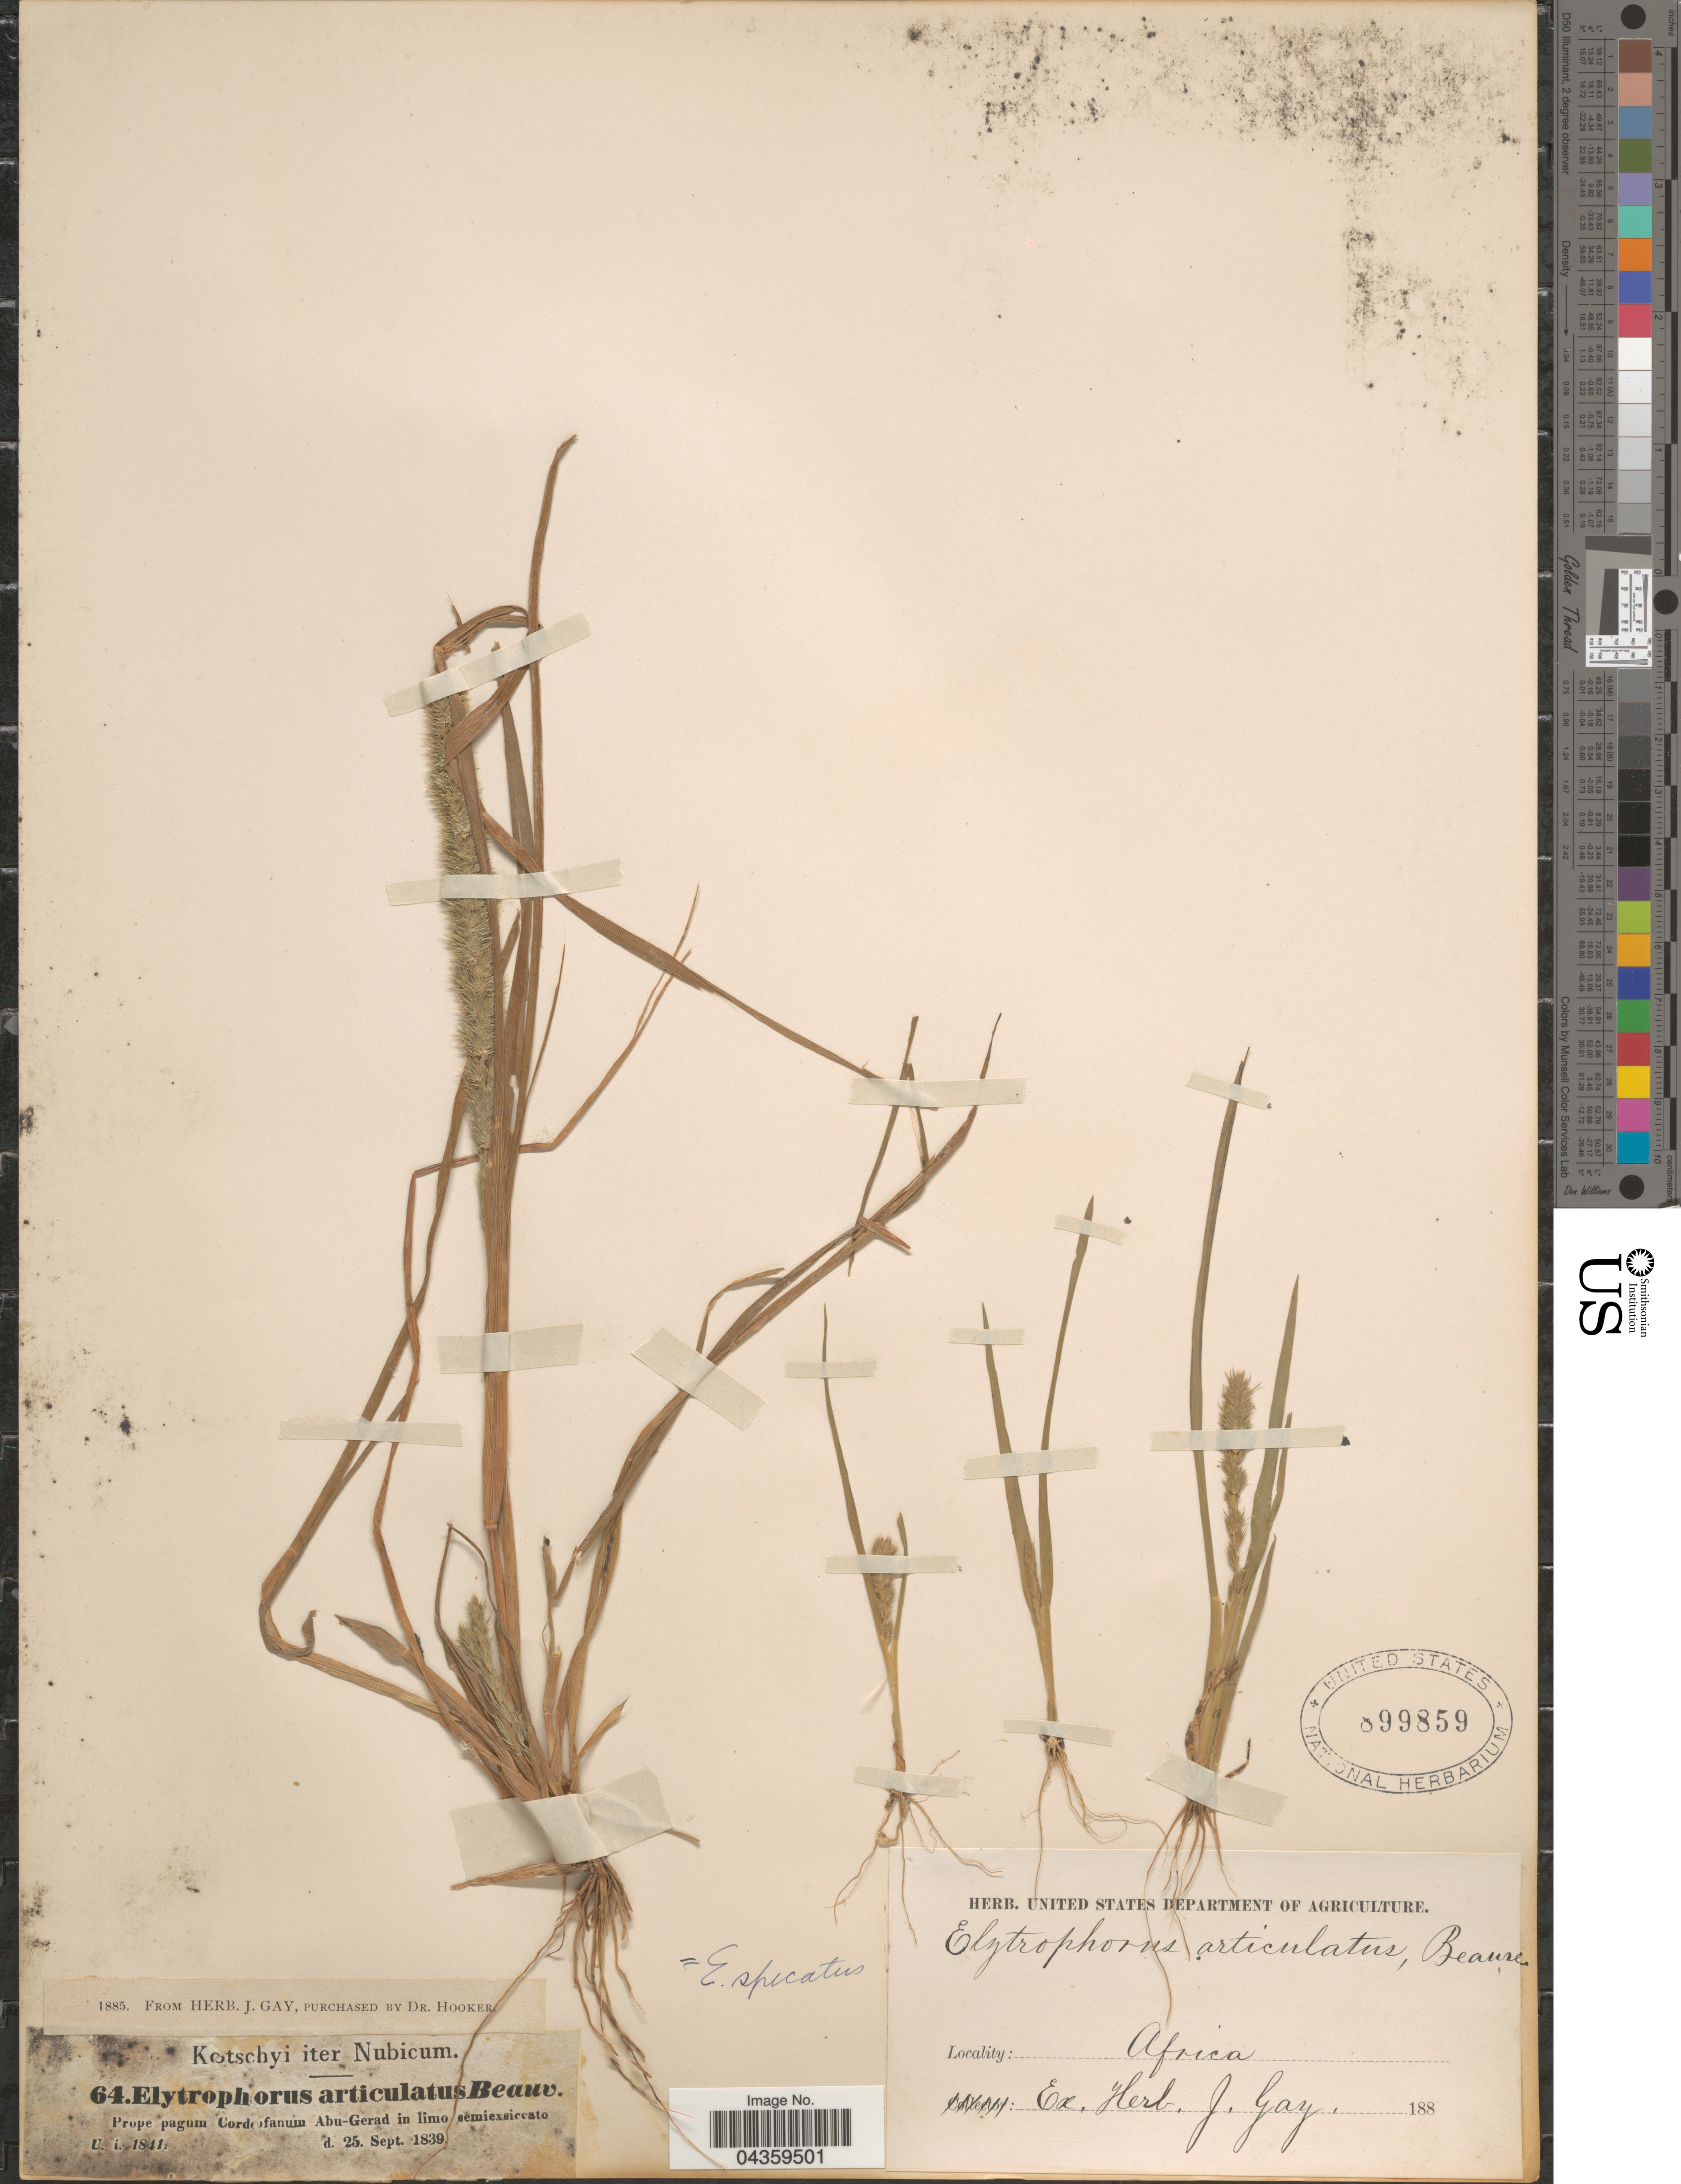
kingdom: Plantae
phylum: Tracheophyta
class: Liliopsida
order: Poales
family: Poaceae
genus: Elytrophorus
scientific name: Elytrophorus spicatus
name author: (Willd.) A. Camus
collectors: -. Kotschyi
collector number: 64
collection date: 1839-09-25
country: Sudan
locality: Iter Nubicum. Prope pagum Cordofanum Abu-Gerad in limo semiexsiccato. Africa.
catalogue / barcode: US 899859